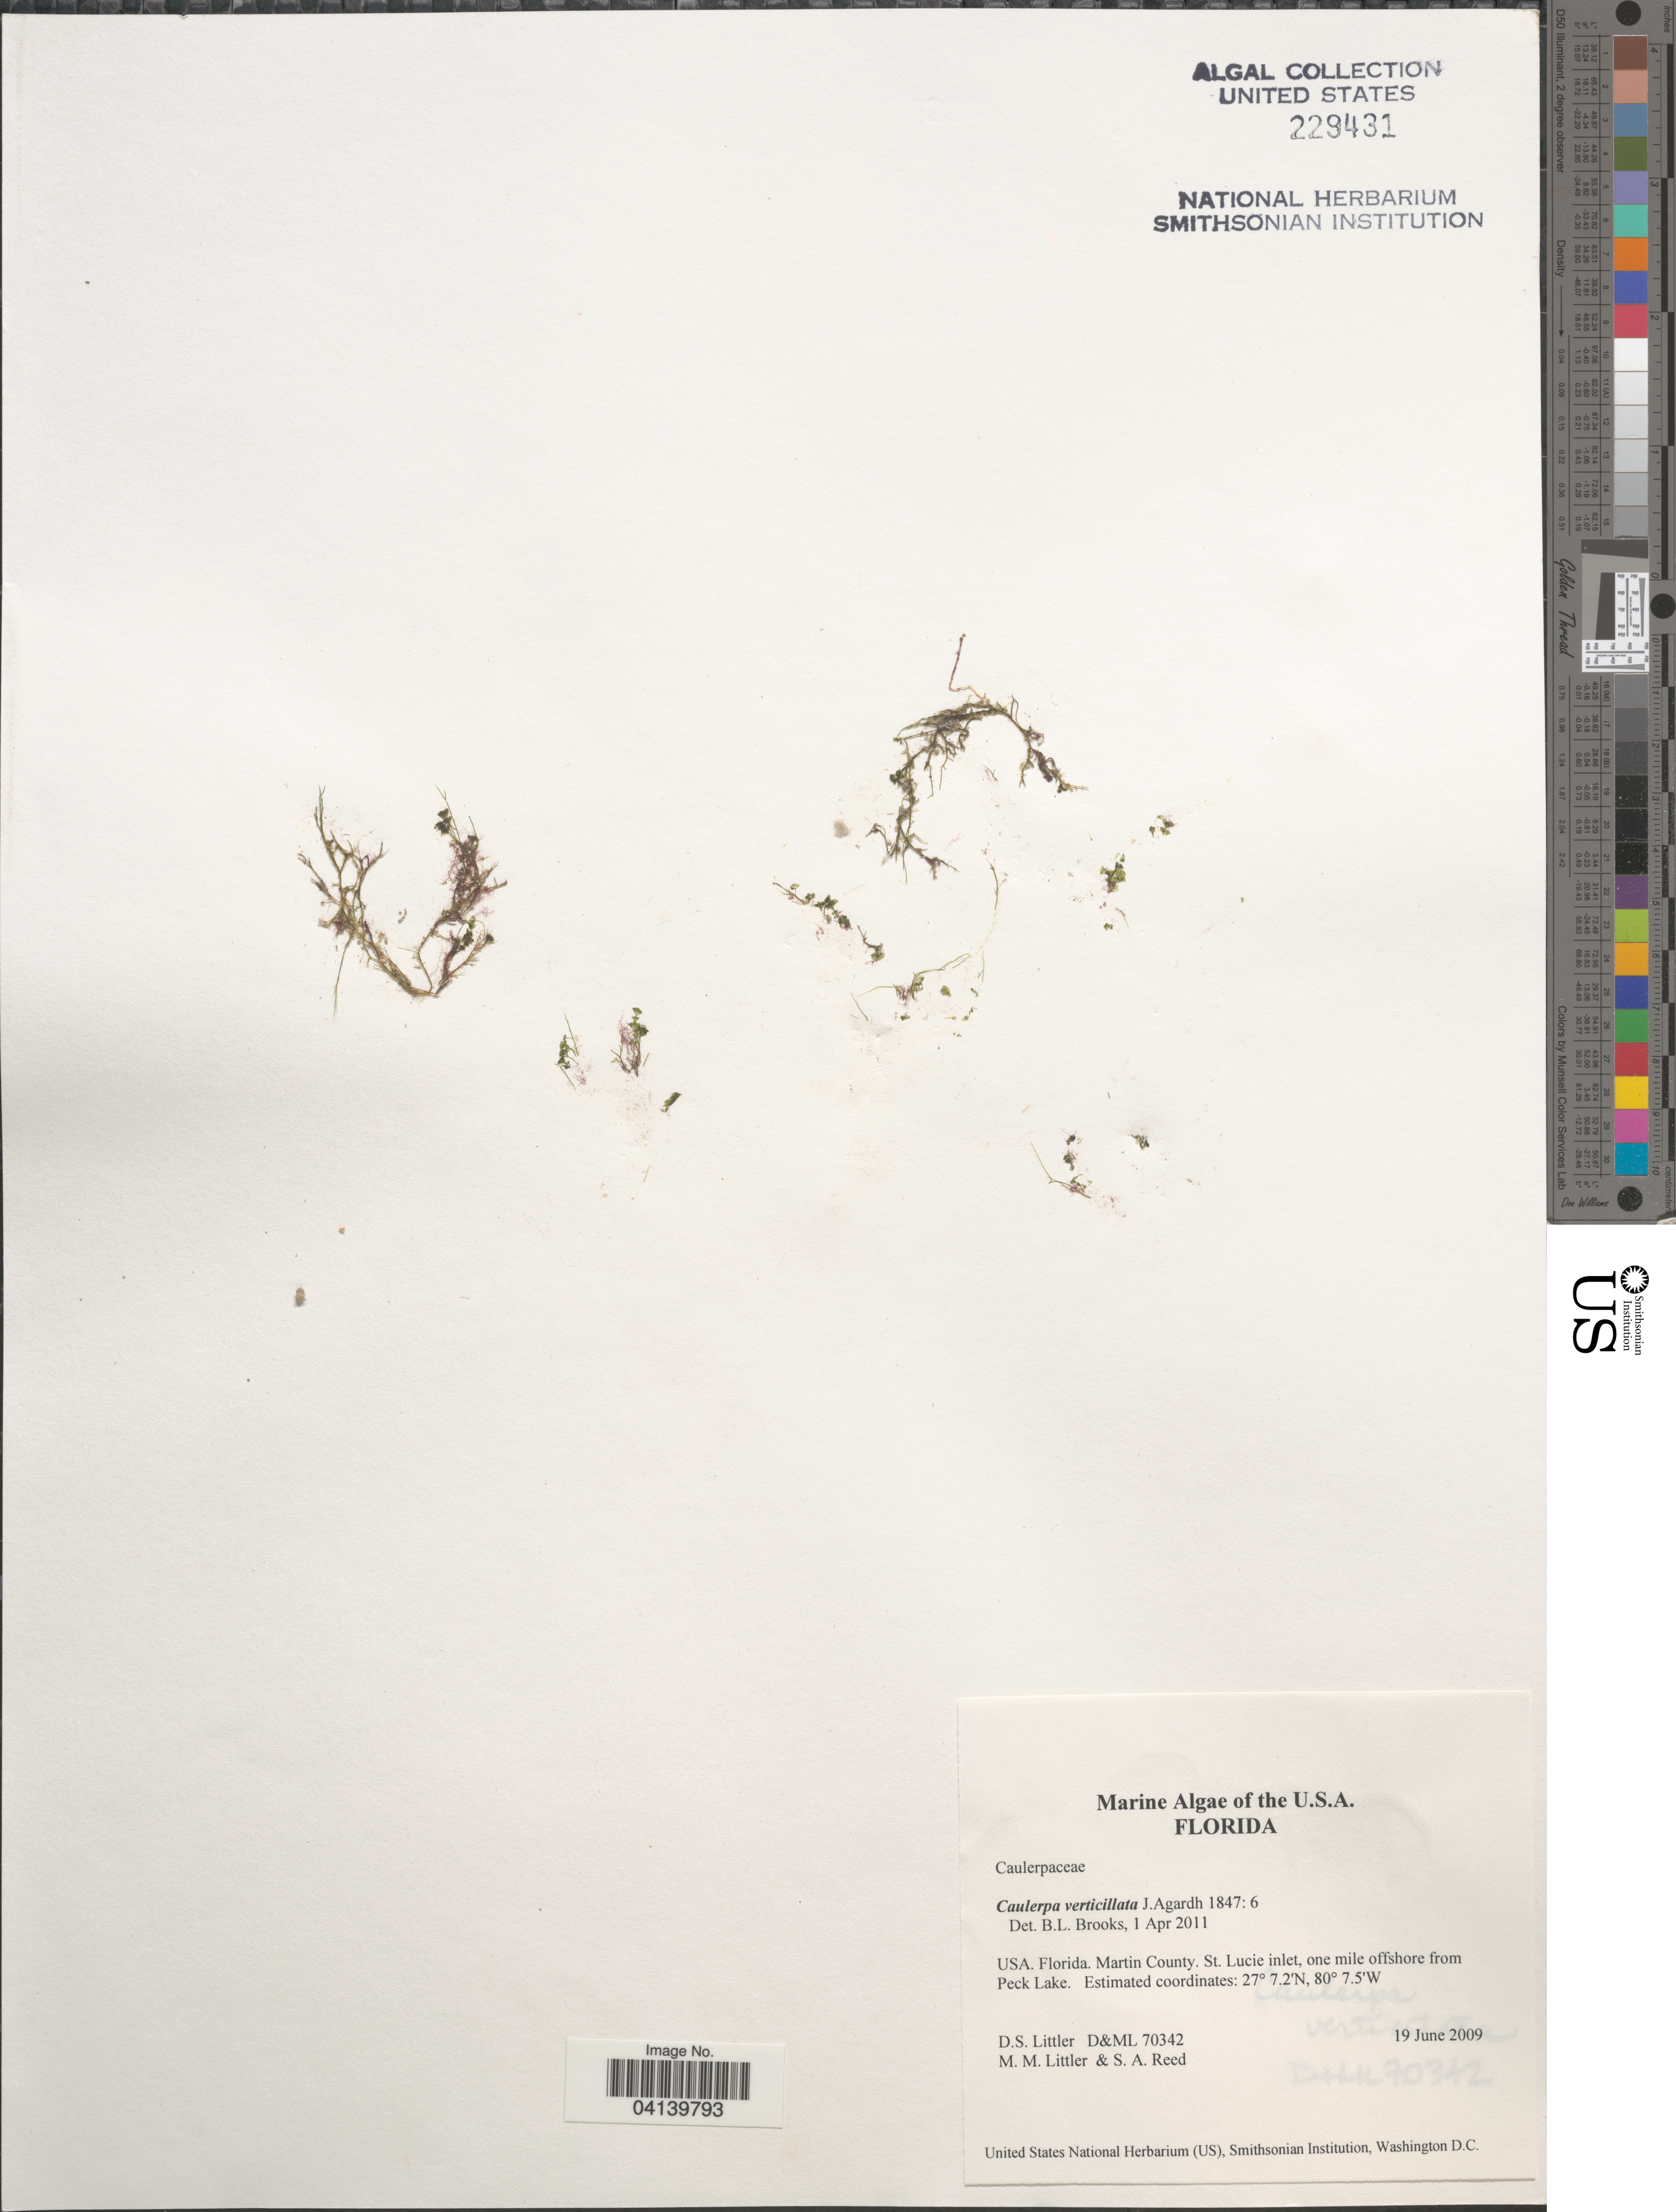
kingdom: Plantae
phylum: Chlorophyta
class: Ulvophyceae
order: Bryopsidales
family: Caulerpaceae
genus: Caulerpa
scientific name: Caulerpa verticillata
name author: J. Agardh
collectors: D. S. Littler & S. Reed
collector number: D&ML 70342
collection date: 2009-06-19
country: United States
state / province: Florida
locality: Martin County. St. Lucie inlet, one mile offshore from Peck Lake.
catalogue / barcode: US 229431